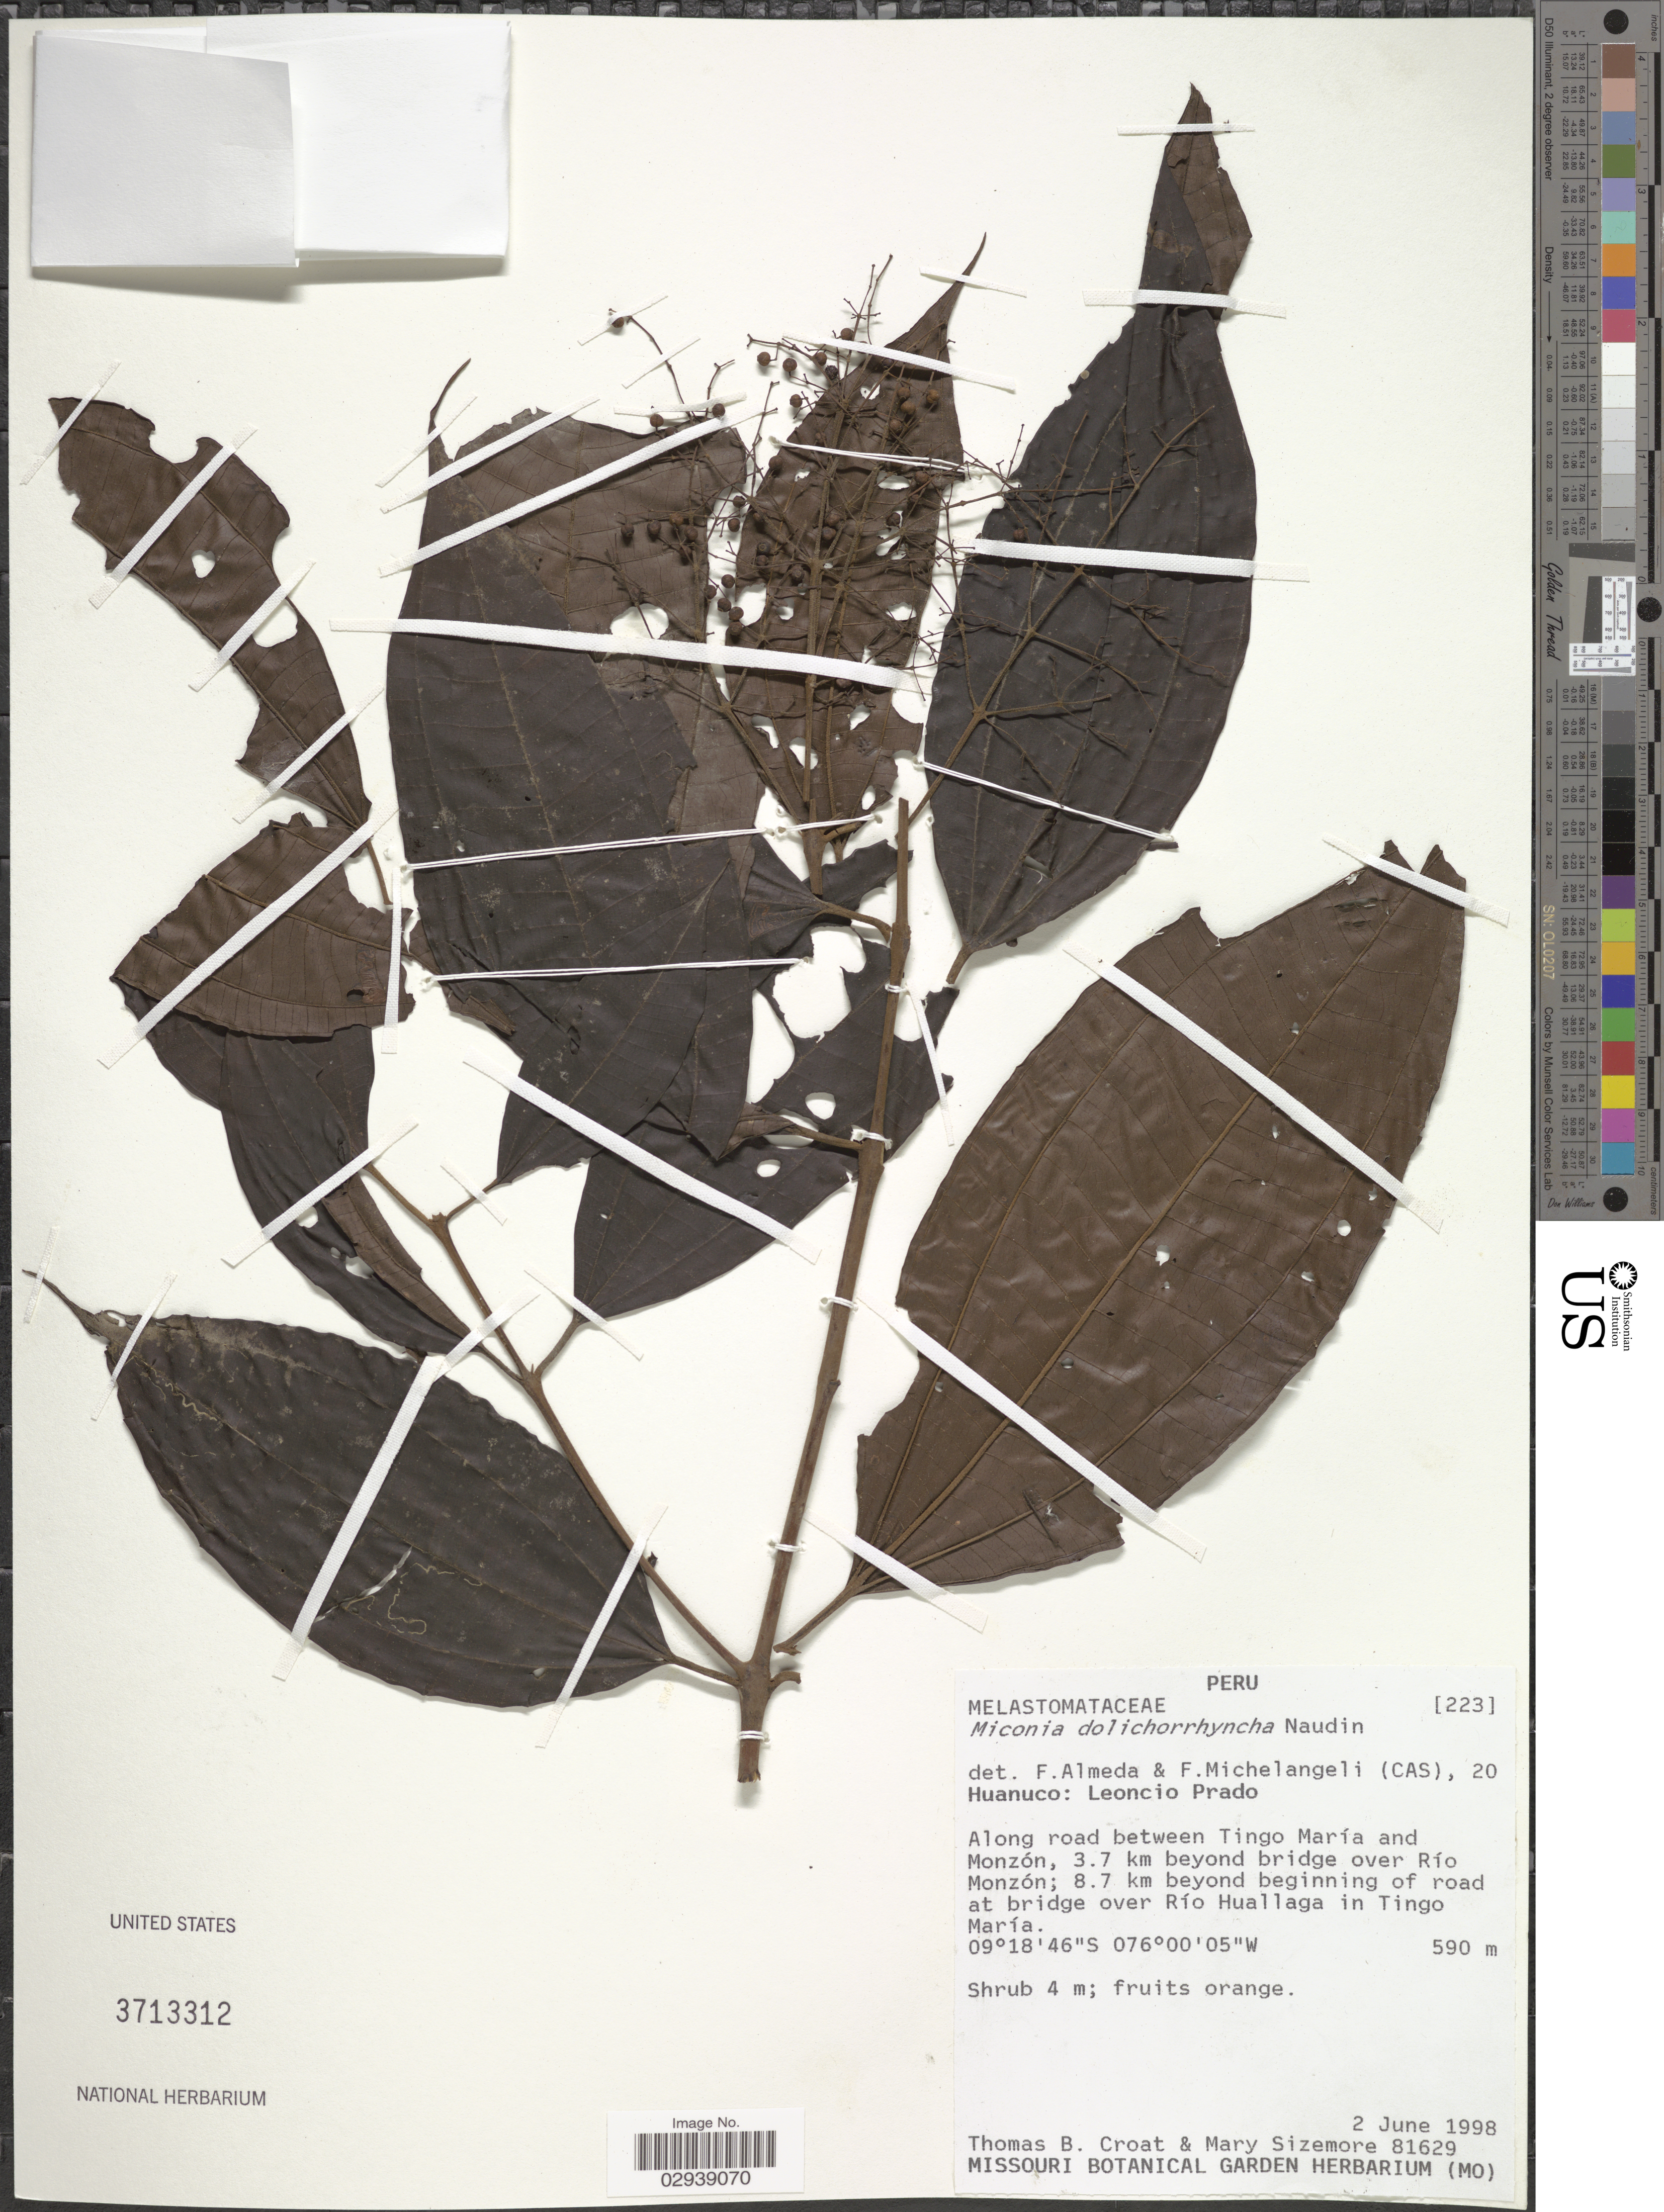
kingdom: Plantae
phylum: Tracheophyta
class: Magnoliopsida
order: Myrtales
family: Melastomataceae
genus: Miconia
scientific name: Miconia dolichorrhyncha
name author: Naudin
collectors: T. B. Croat & M. Sizemore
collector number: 81629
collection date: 1998-06-02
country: Peru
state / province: Huánuco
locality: Leoncio Prado. Along road between Tingo María and Monzón, 3.7 km beyond bridge over Río Monzón; 8.7 km beyond beginning of road at bridge over Río Huallaga in Tingo María.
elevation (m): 590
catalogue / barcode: US 3713312